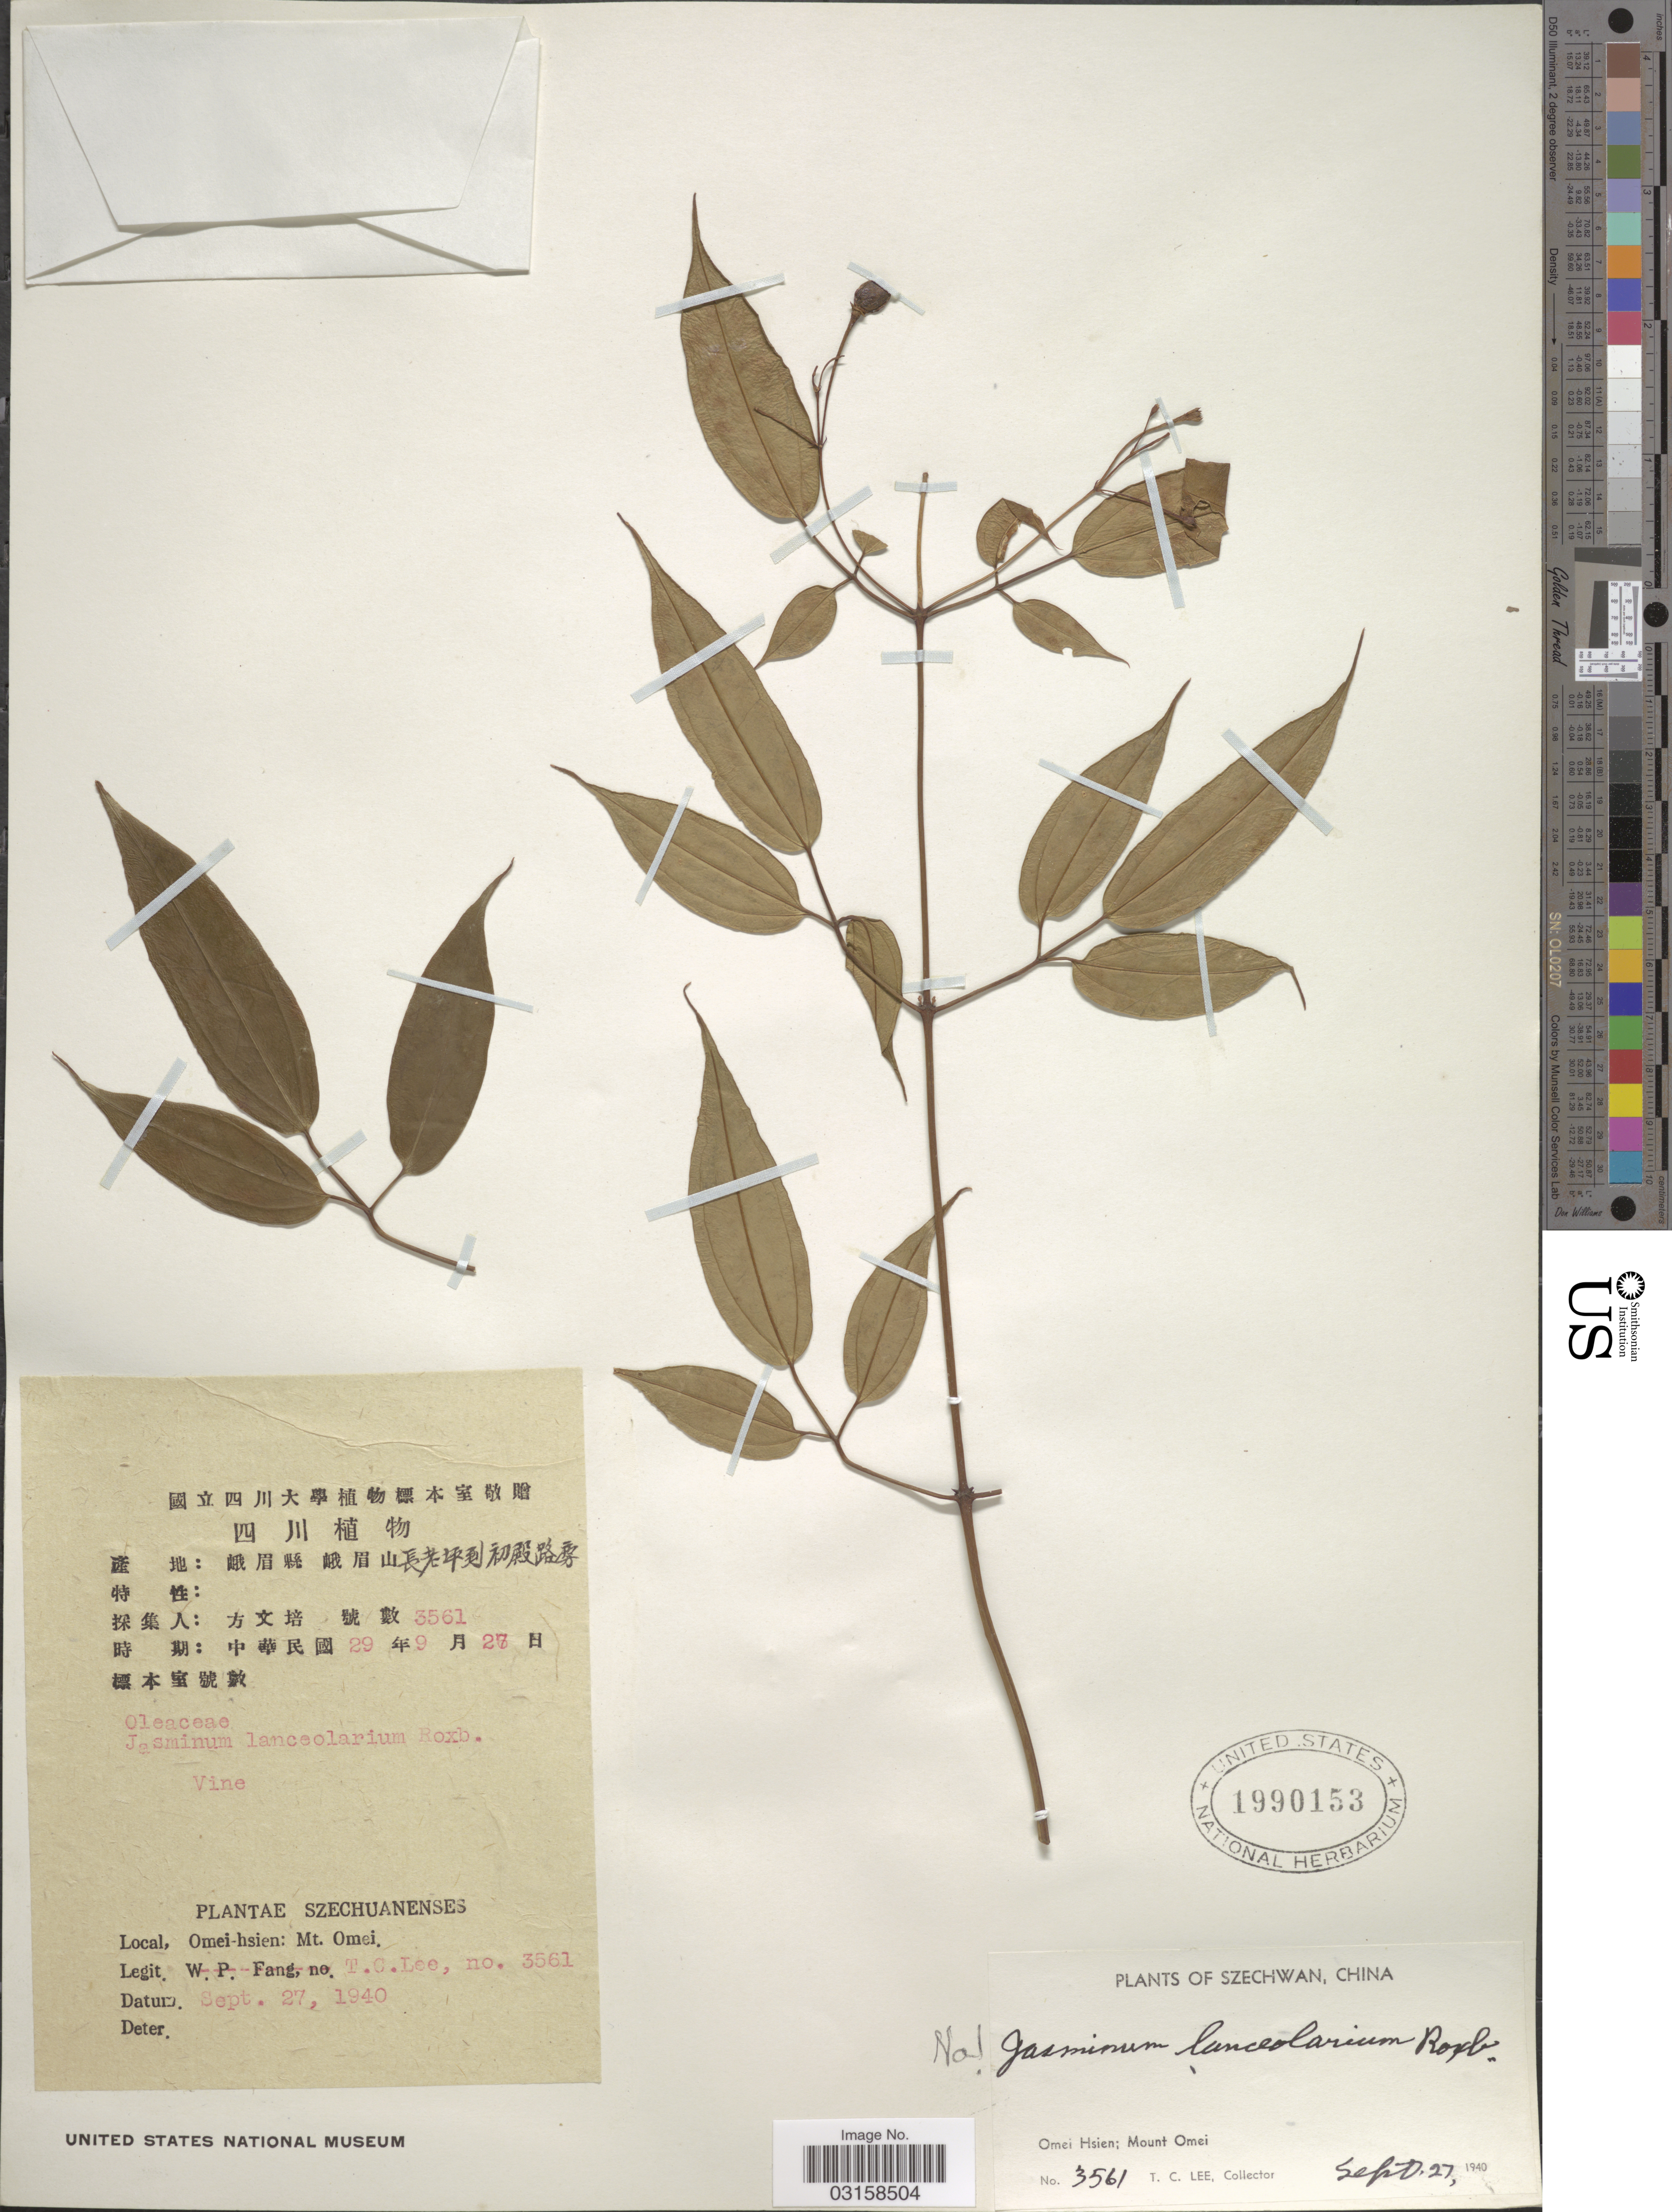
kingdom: Plantae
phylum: Tracheophyta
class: Magnoliopsida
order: Lamiales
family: Oleaceae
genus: Jasminum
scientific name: Jasminum nervosum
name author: Lour.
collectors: T. Lee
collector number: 3561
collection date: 1940-09-27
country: China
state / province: Sichuan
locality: Szechwan. Omei Hsien; Mount Omei.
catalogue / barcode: US 1990153